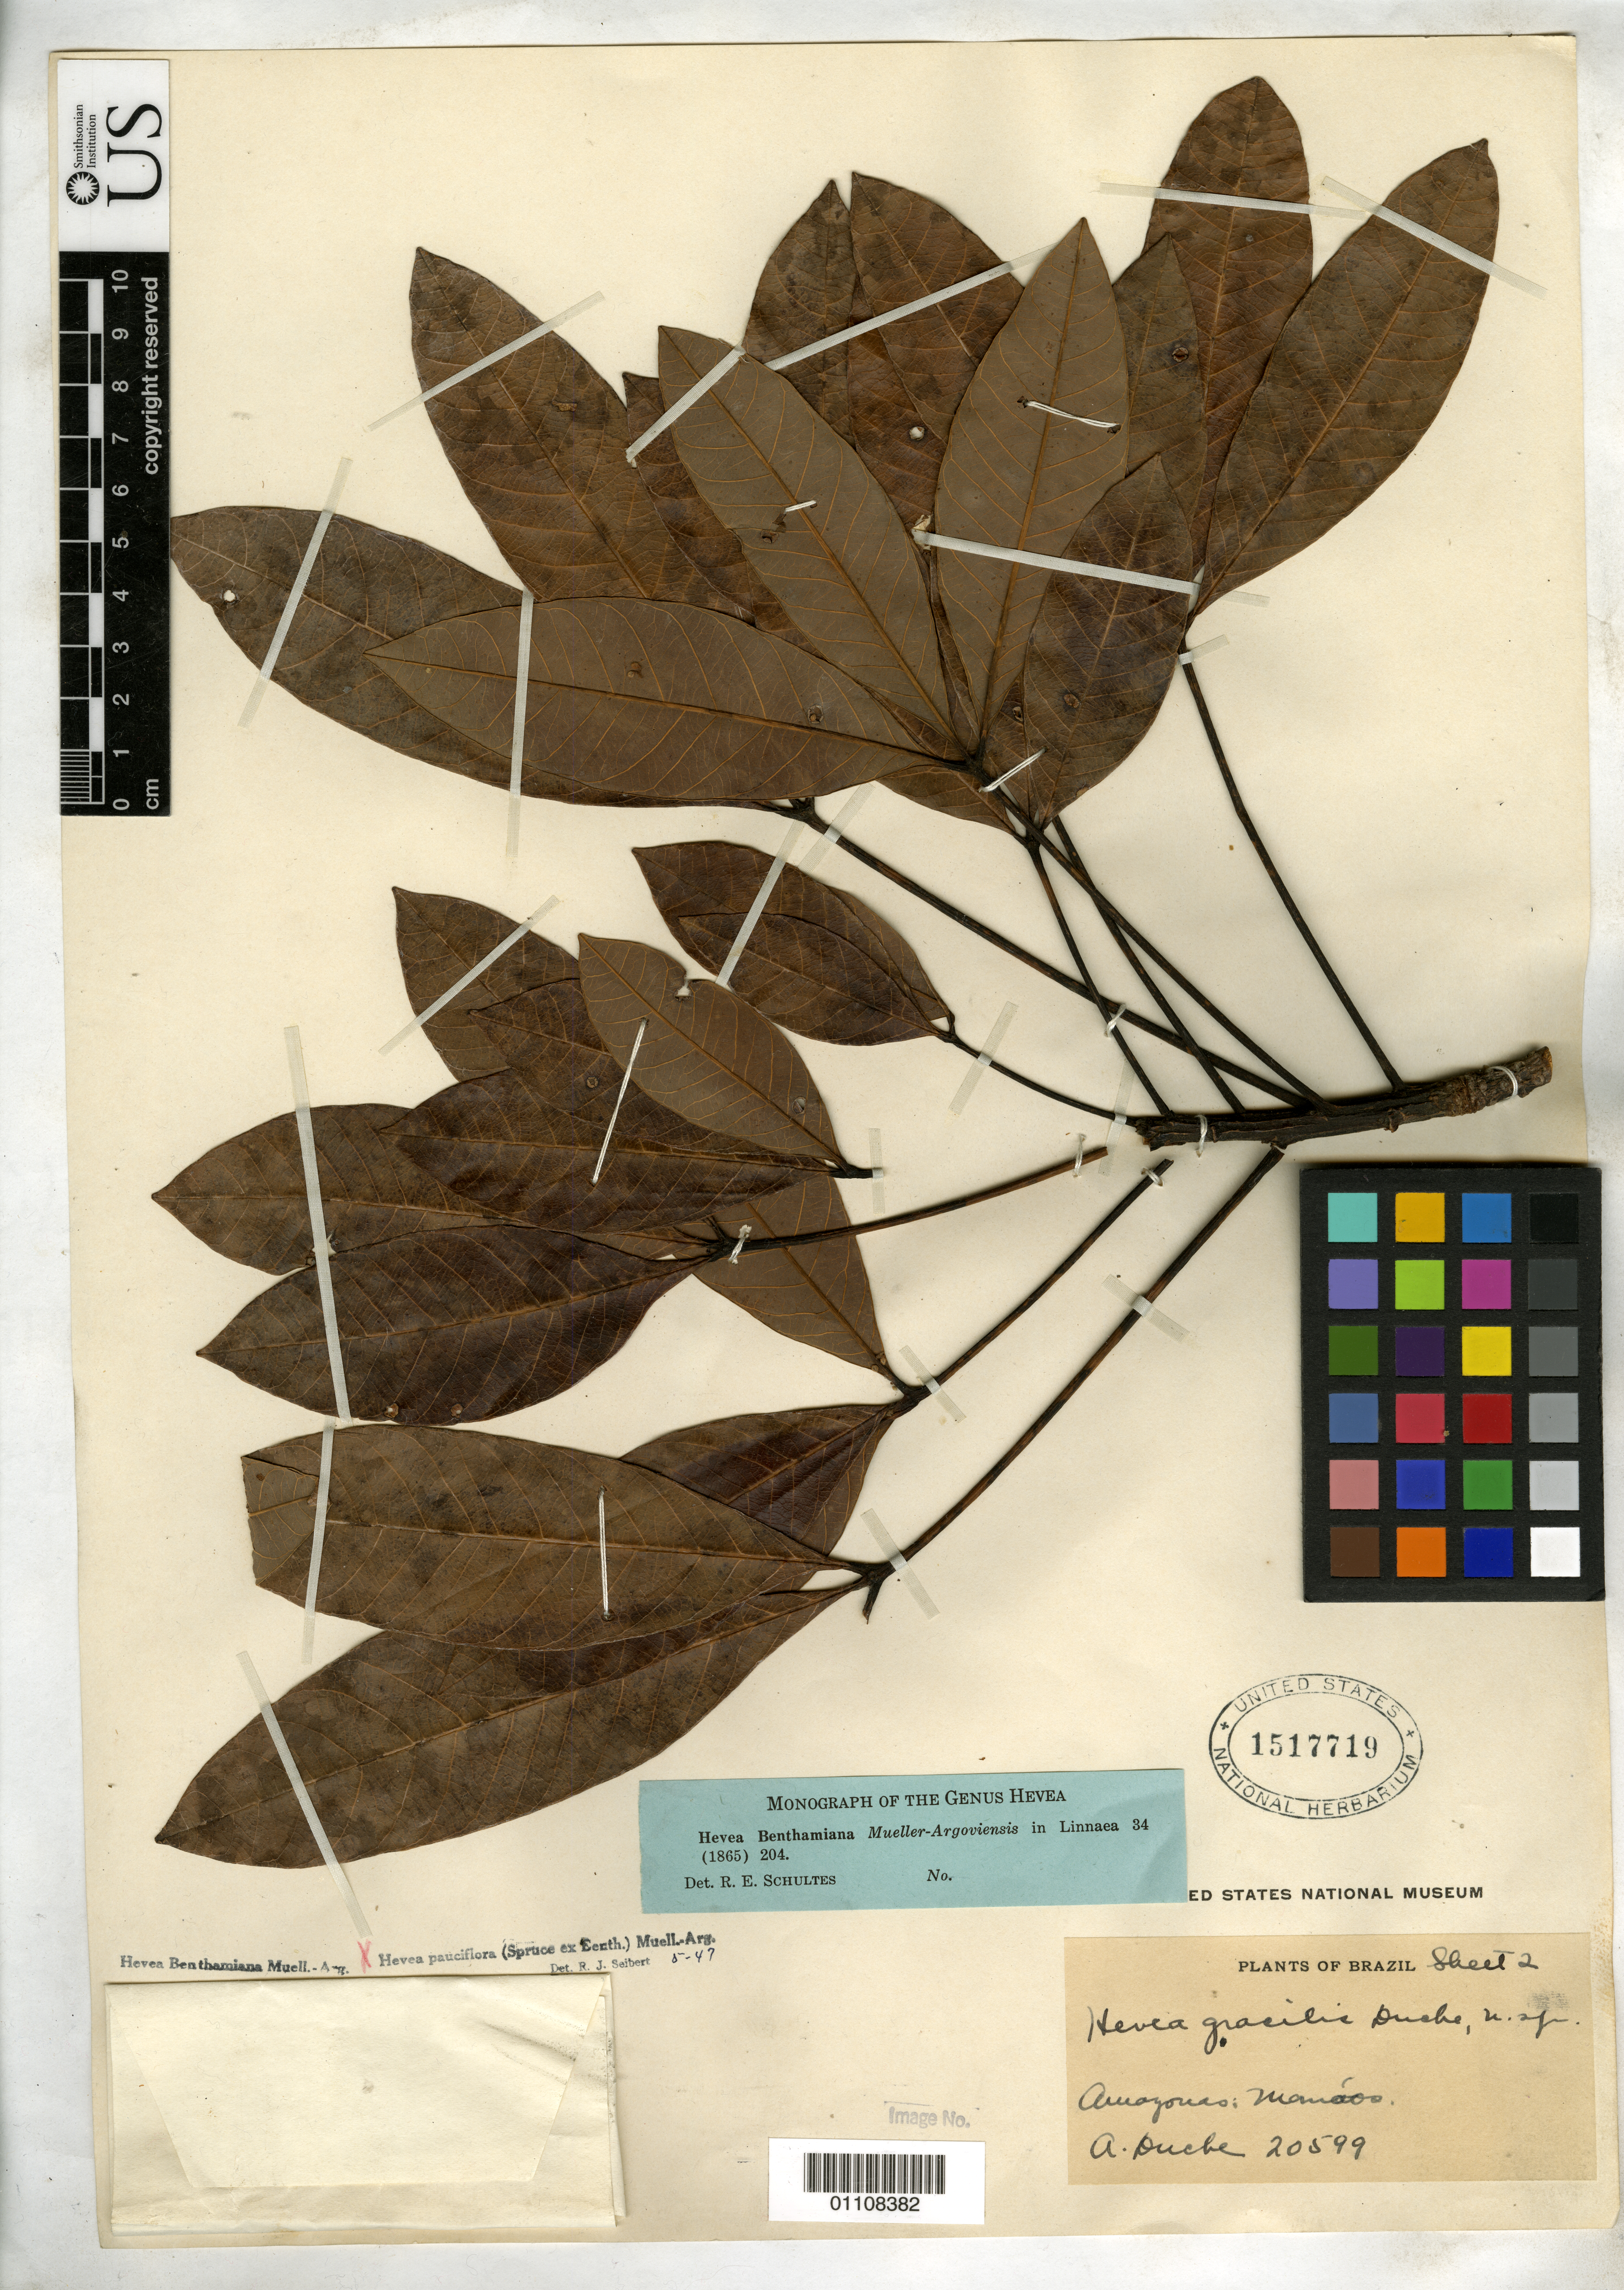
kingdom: Plantae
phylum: Tracheophyta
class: Magnoliopsida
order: Malpighiales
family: Euphorbiaceae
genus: Hevea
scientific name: Hevea gracilis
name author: Ducke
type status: Type Collection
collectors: A. Ducke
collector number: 20599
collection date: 1929-08-05,1929-08-13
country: Brazil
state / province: Amazonas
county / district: Manaos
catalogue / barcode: US 1517719